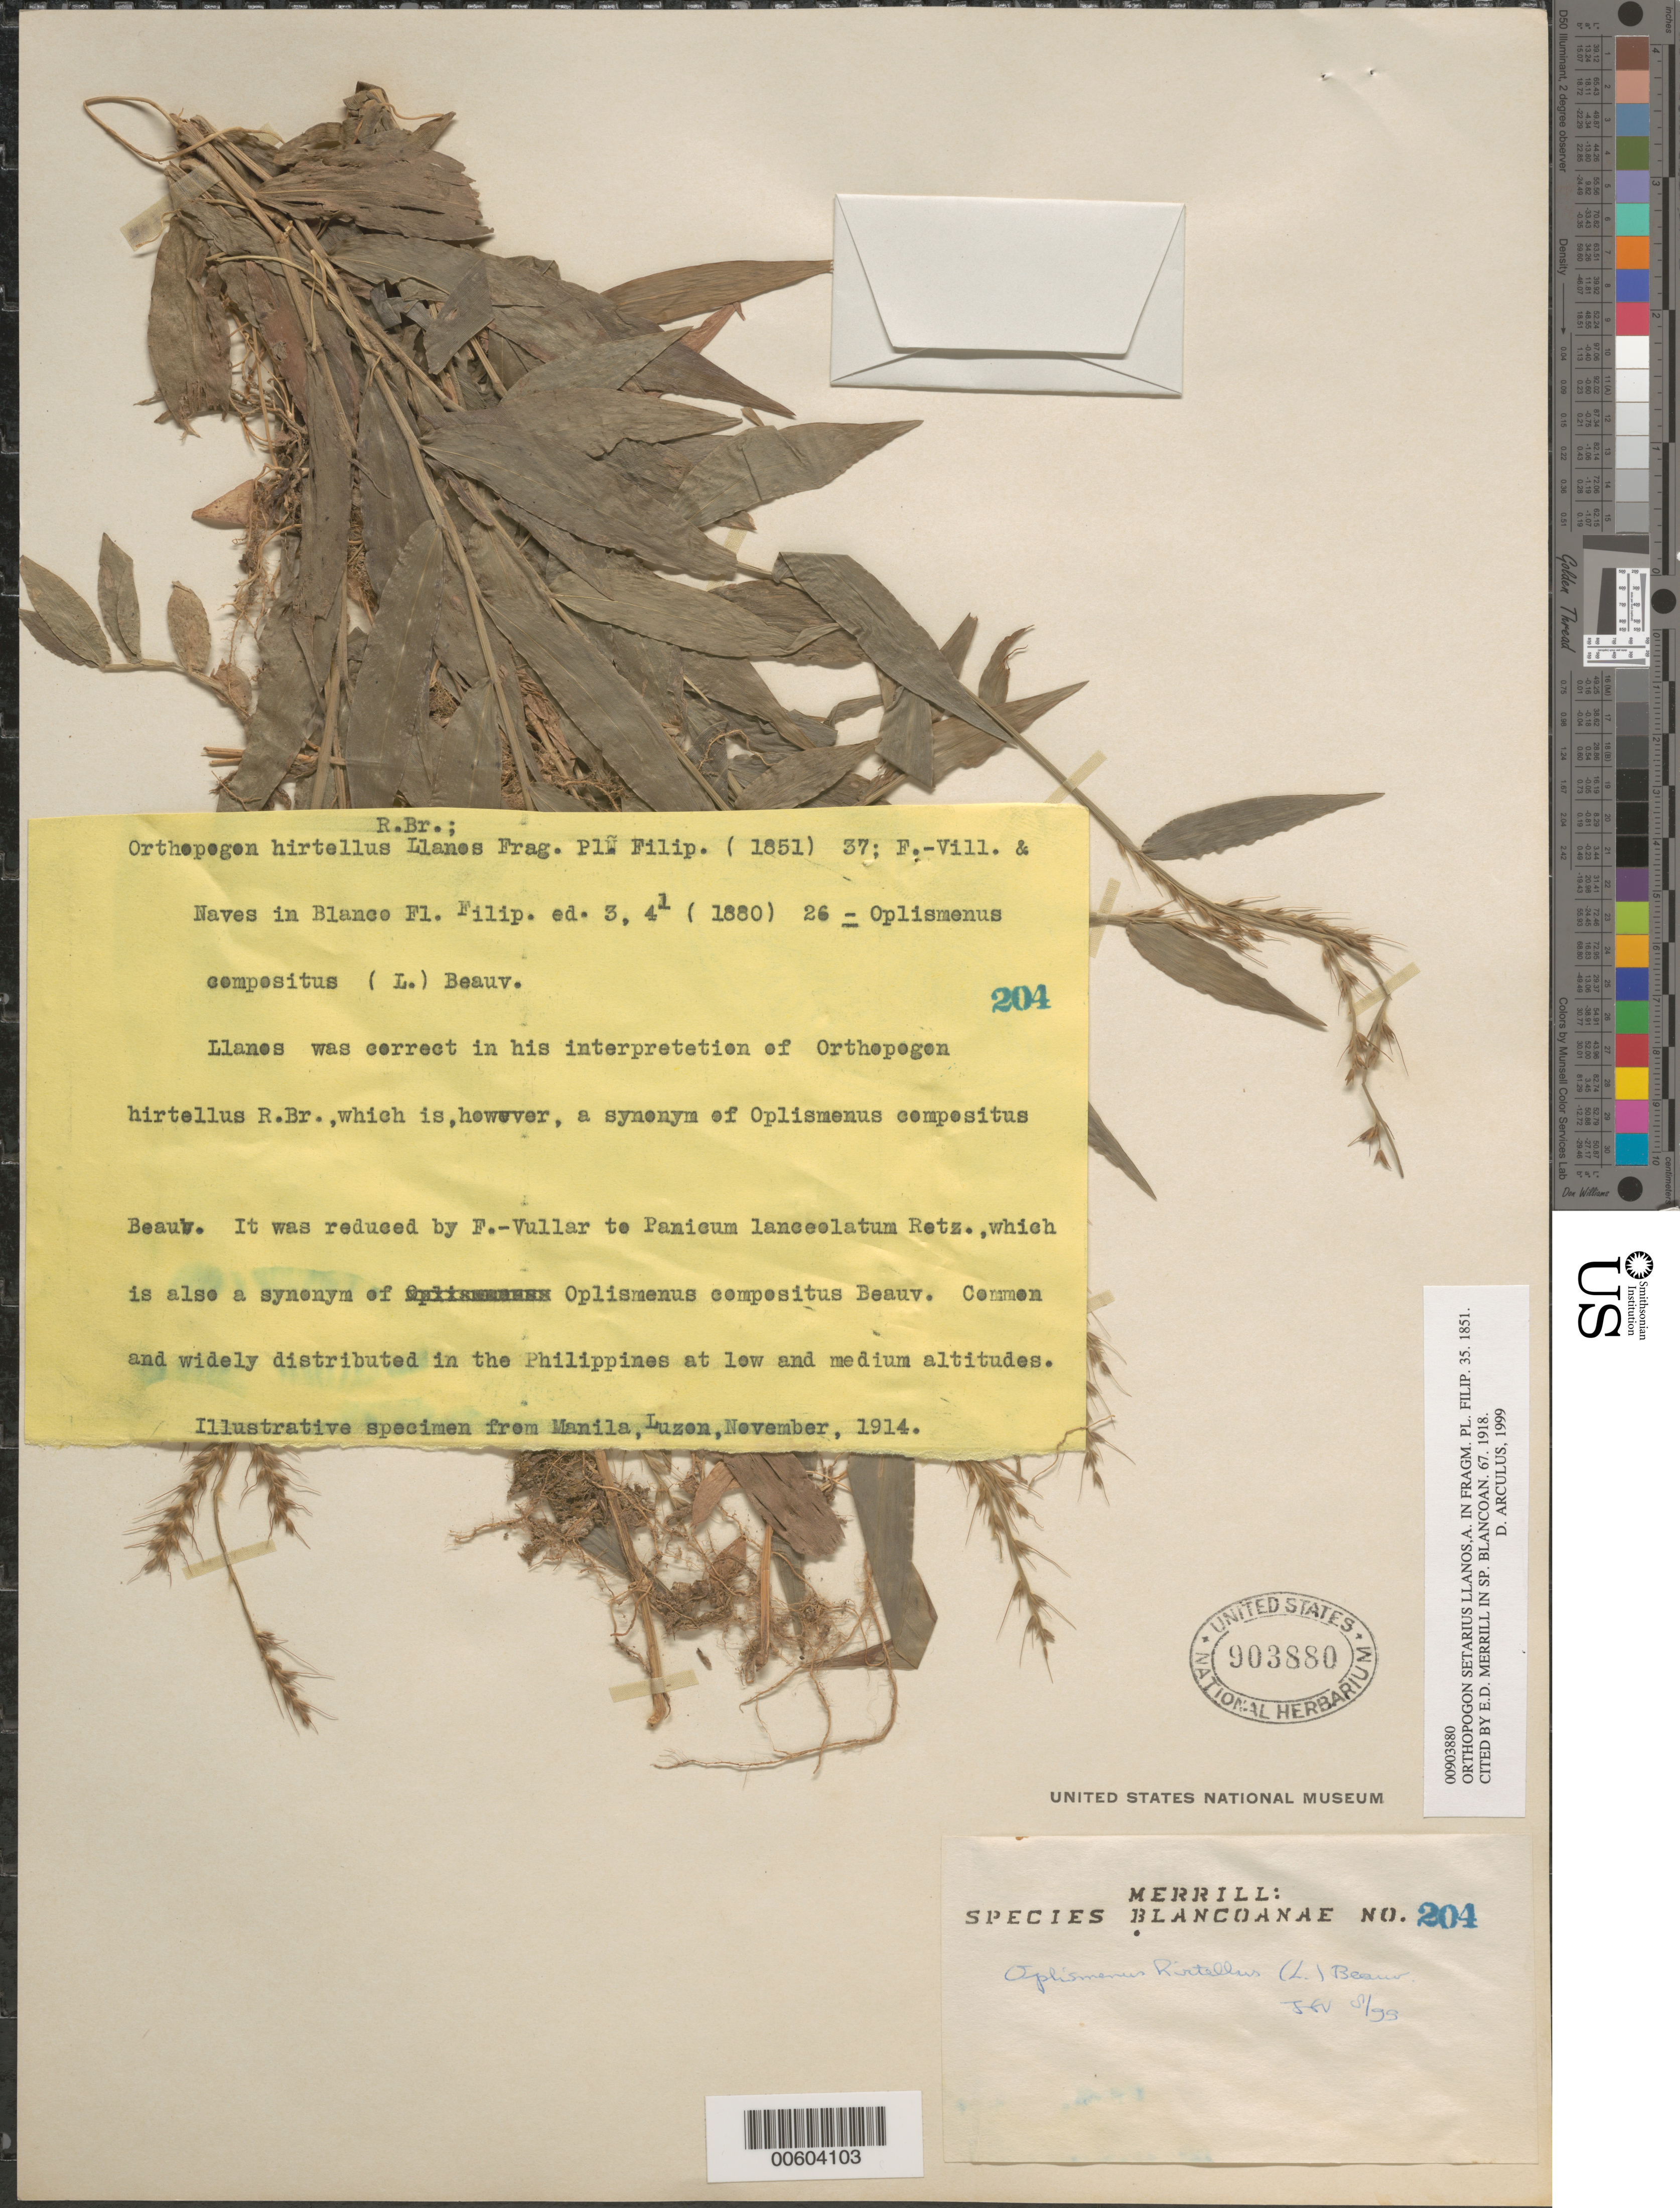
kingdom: Plantae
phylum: Tracheophyta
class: Liliopsida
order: Poales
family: Poaceae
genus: Oplismenus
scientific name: Oplismenus hirtellus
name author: (L.) P. Beauv.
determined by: Veldkamp, J. F.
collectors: E. D. Merrill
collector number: Sp. Blancoan. 0204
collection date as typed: Nov 1914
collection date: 1914-11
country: Philippines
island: Luzon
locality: Manila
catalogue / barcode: US 903880